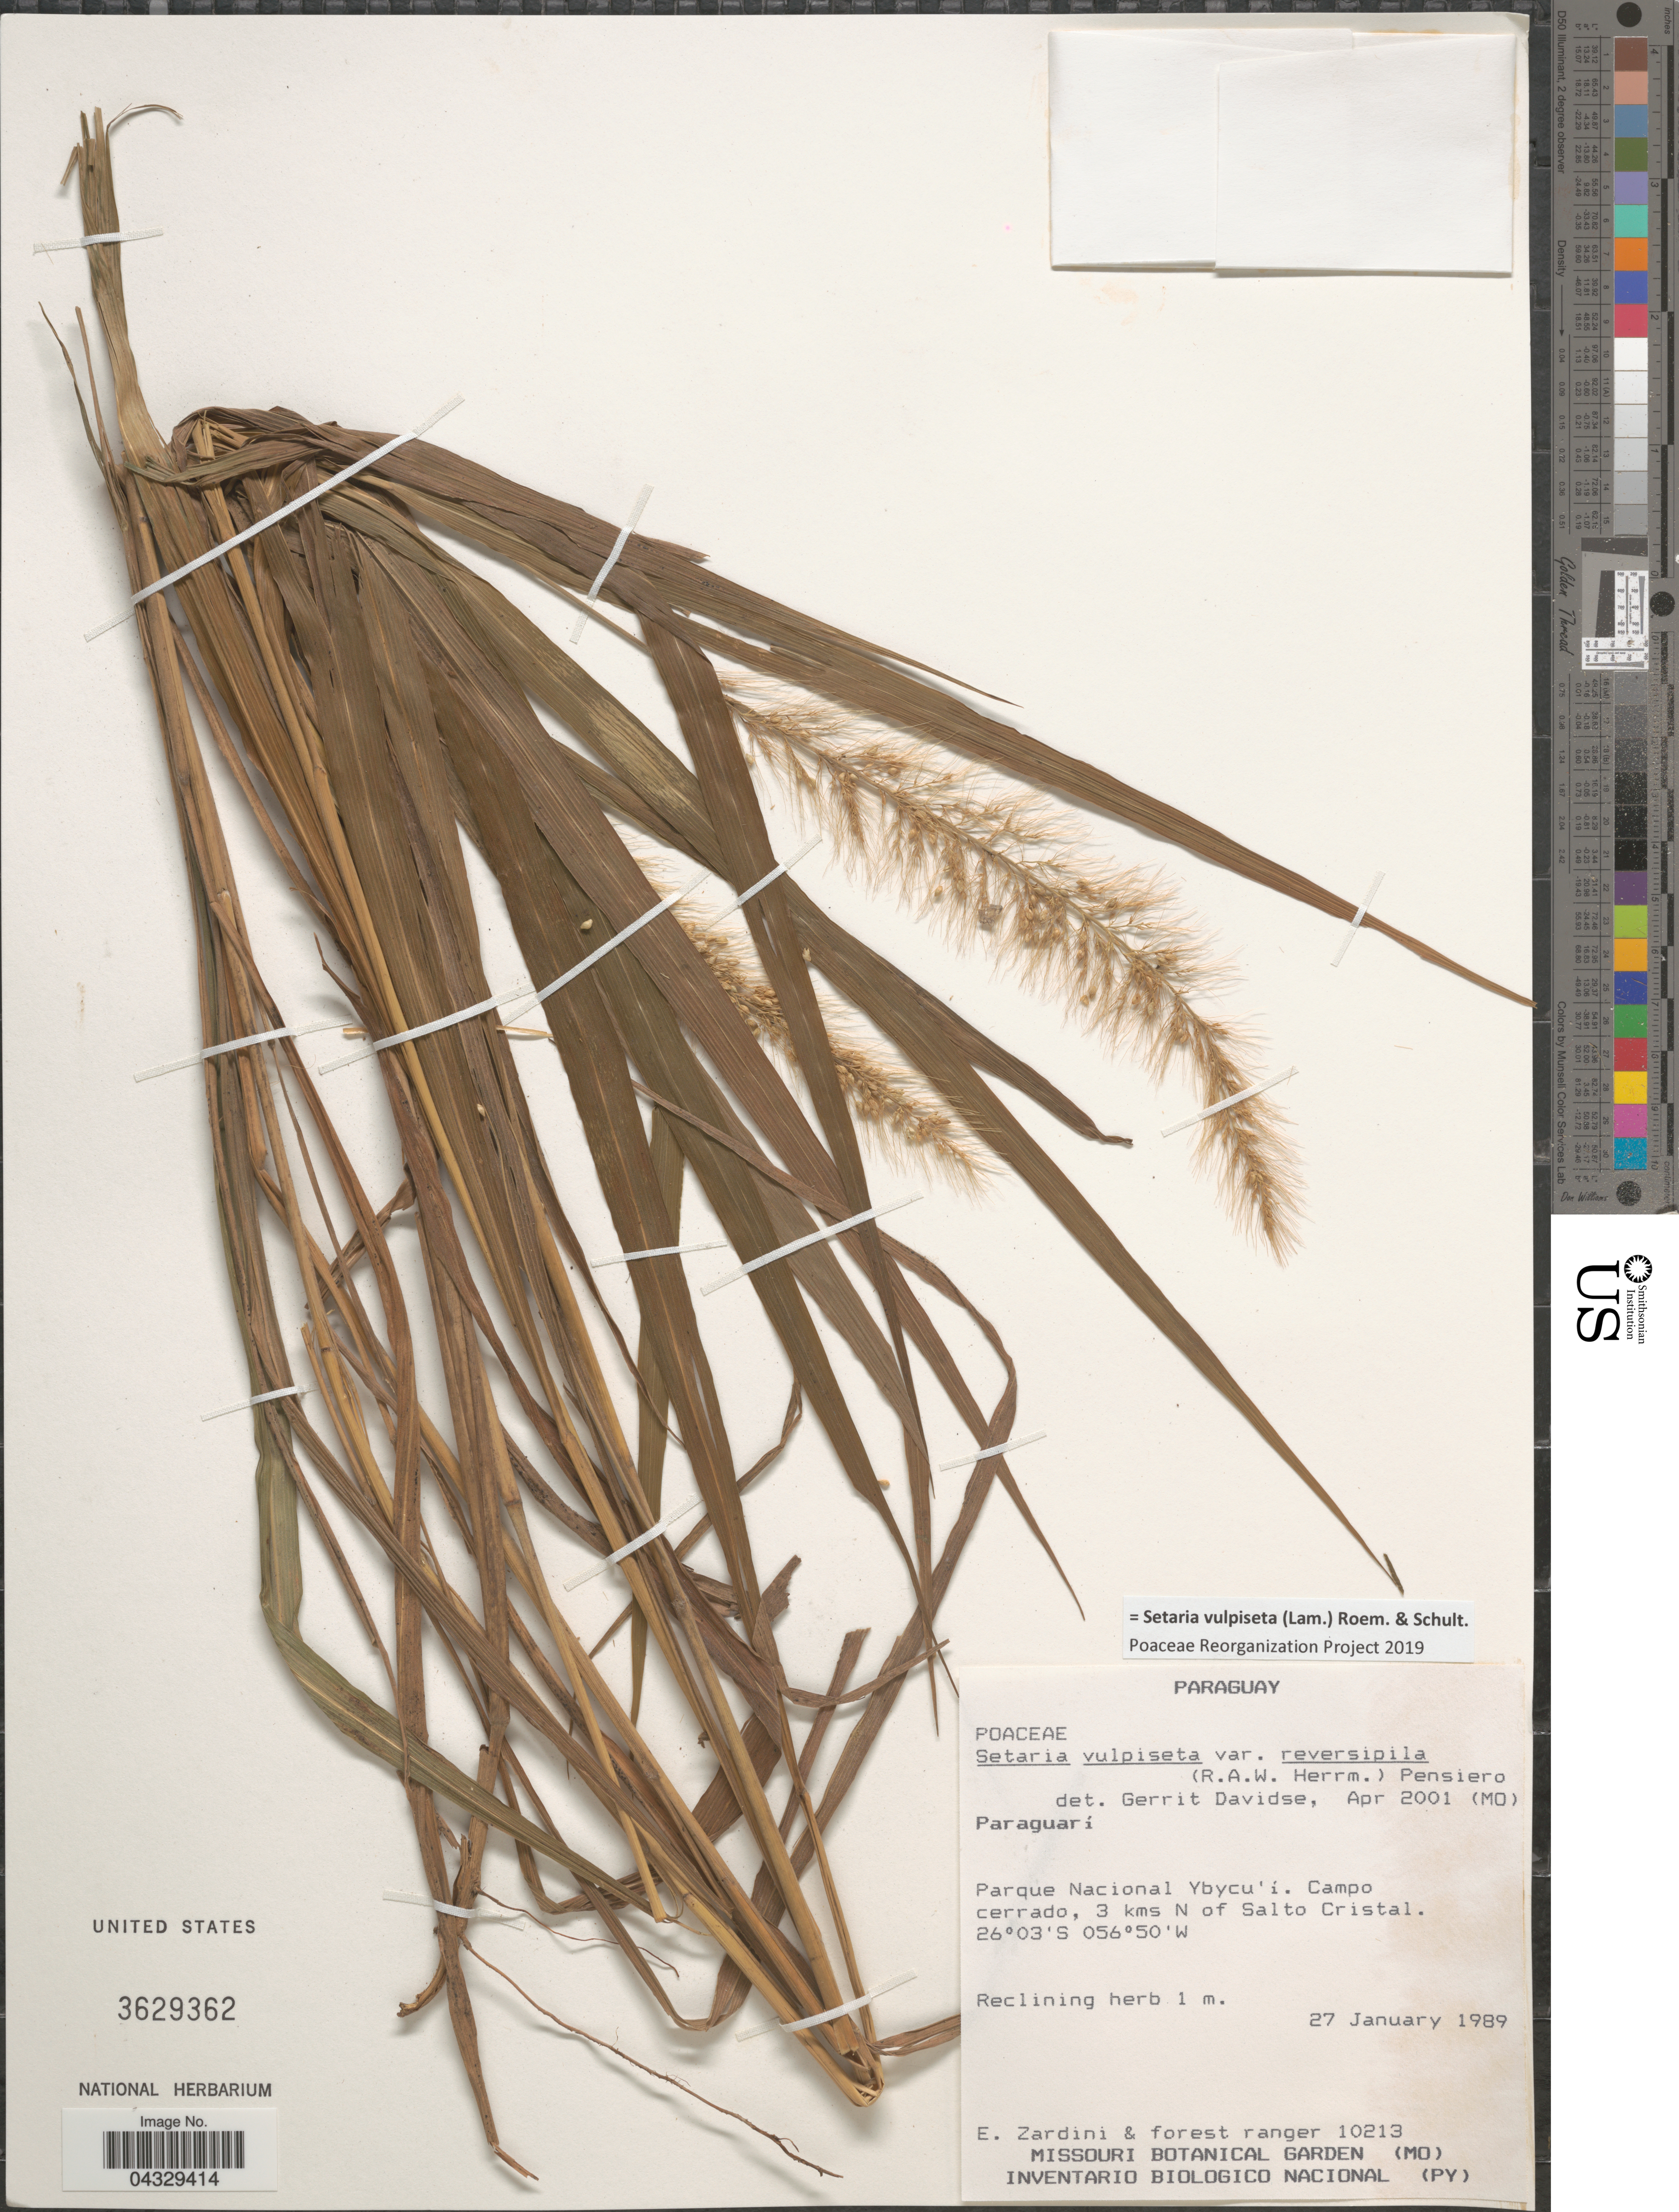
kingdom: Plantae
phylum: Tracheophyta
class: Liliopsida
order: Poales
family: Poaceae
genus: Setaria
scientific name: Setaria vulpiseta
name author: (Lam.) Roem. & Schult.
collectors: E. Zardini & Forest Ranger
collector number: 10213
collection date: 1989-01-27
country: Paraguay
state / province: Paraguari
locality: Parque Nacional Ybucu'i. Campo cerrado, 3 kms N of Salto Cristal.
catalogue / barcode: US 3629362